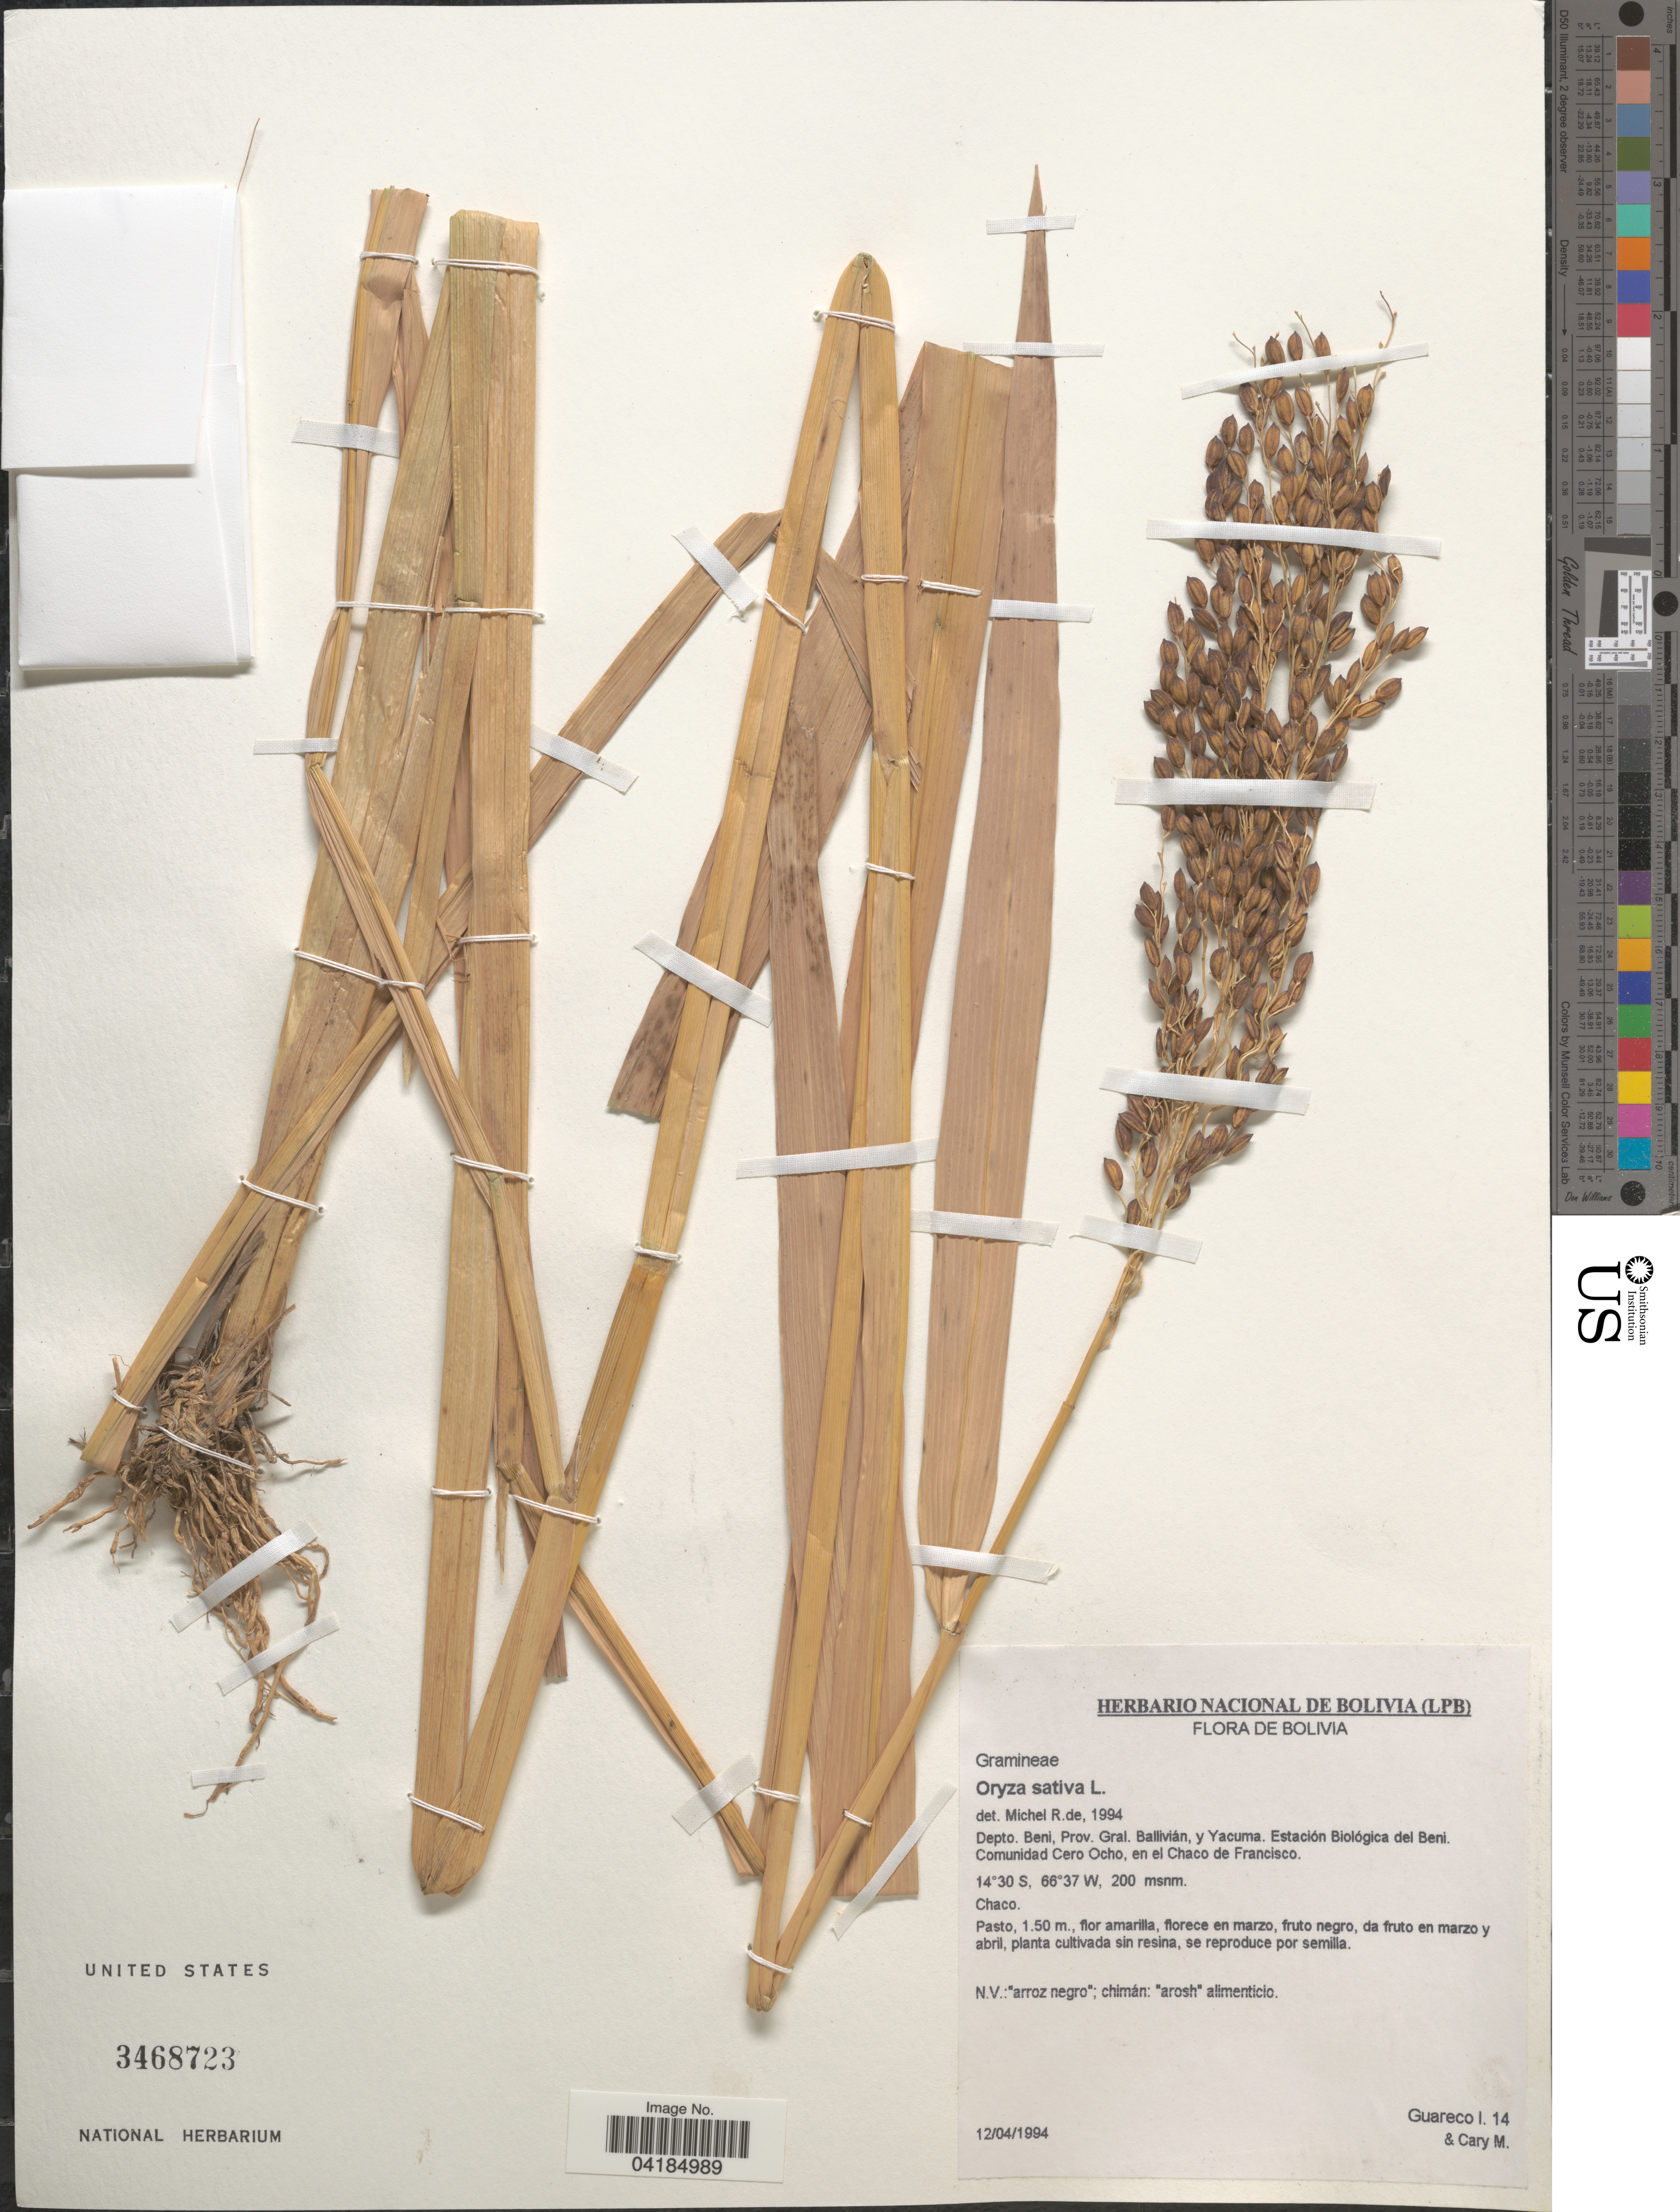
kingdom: Plantae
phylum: Tracheophyta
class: Liliopsida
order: Poales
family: Poaceae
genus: Oryza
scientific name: Oryza sativa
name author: L.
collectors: I. Guareco & M. Cary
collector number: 14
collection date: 1994-04-12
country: Bolivia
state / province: Beni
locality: Depto. Beni, Prov. Gral. Ballivián, y Yacuma. Estación Biológica del Beni. Comunidad Cero Ocho, en el Chaco de Francisco. Chaco.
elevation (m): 200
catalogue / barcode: US 3468723